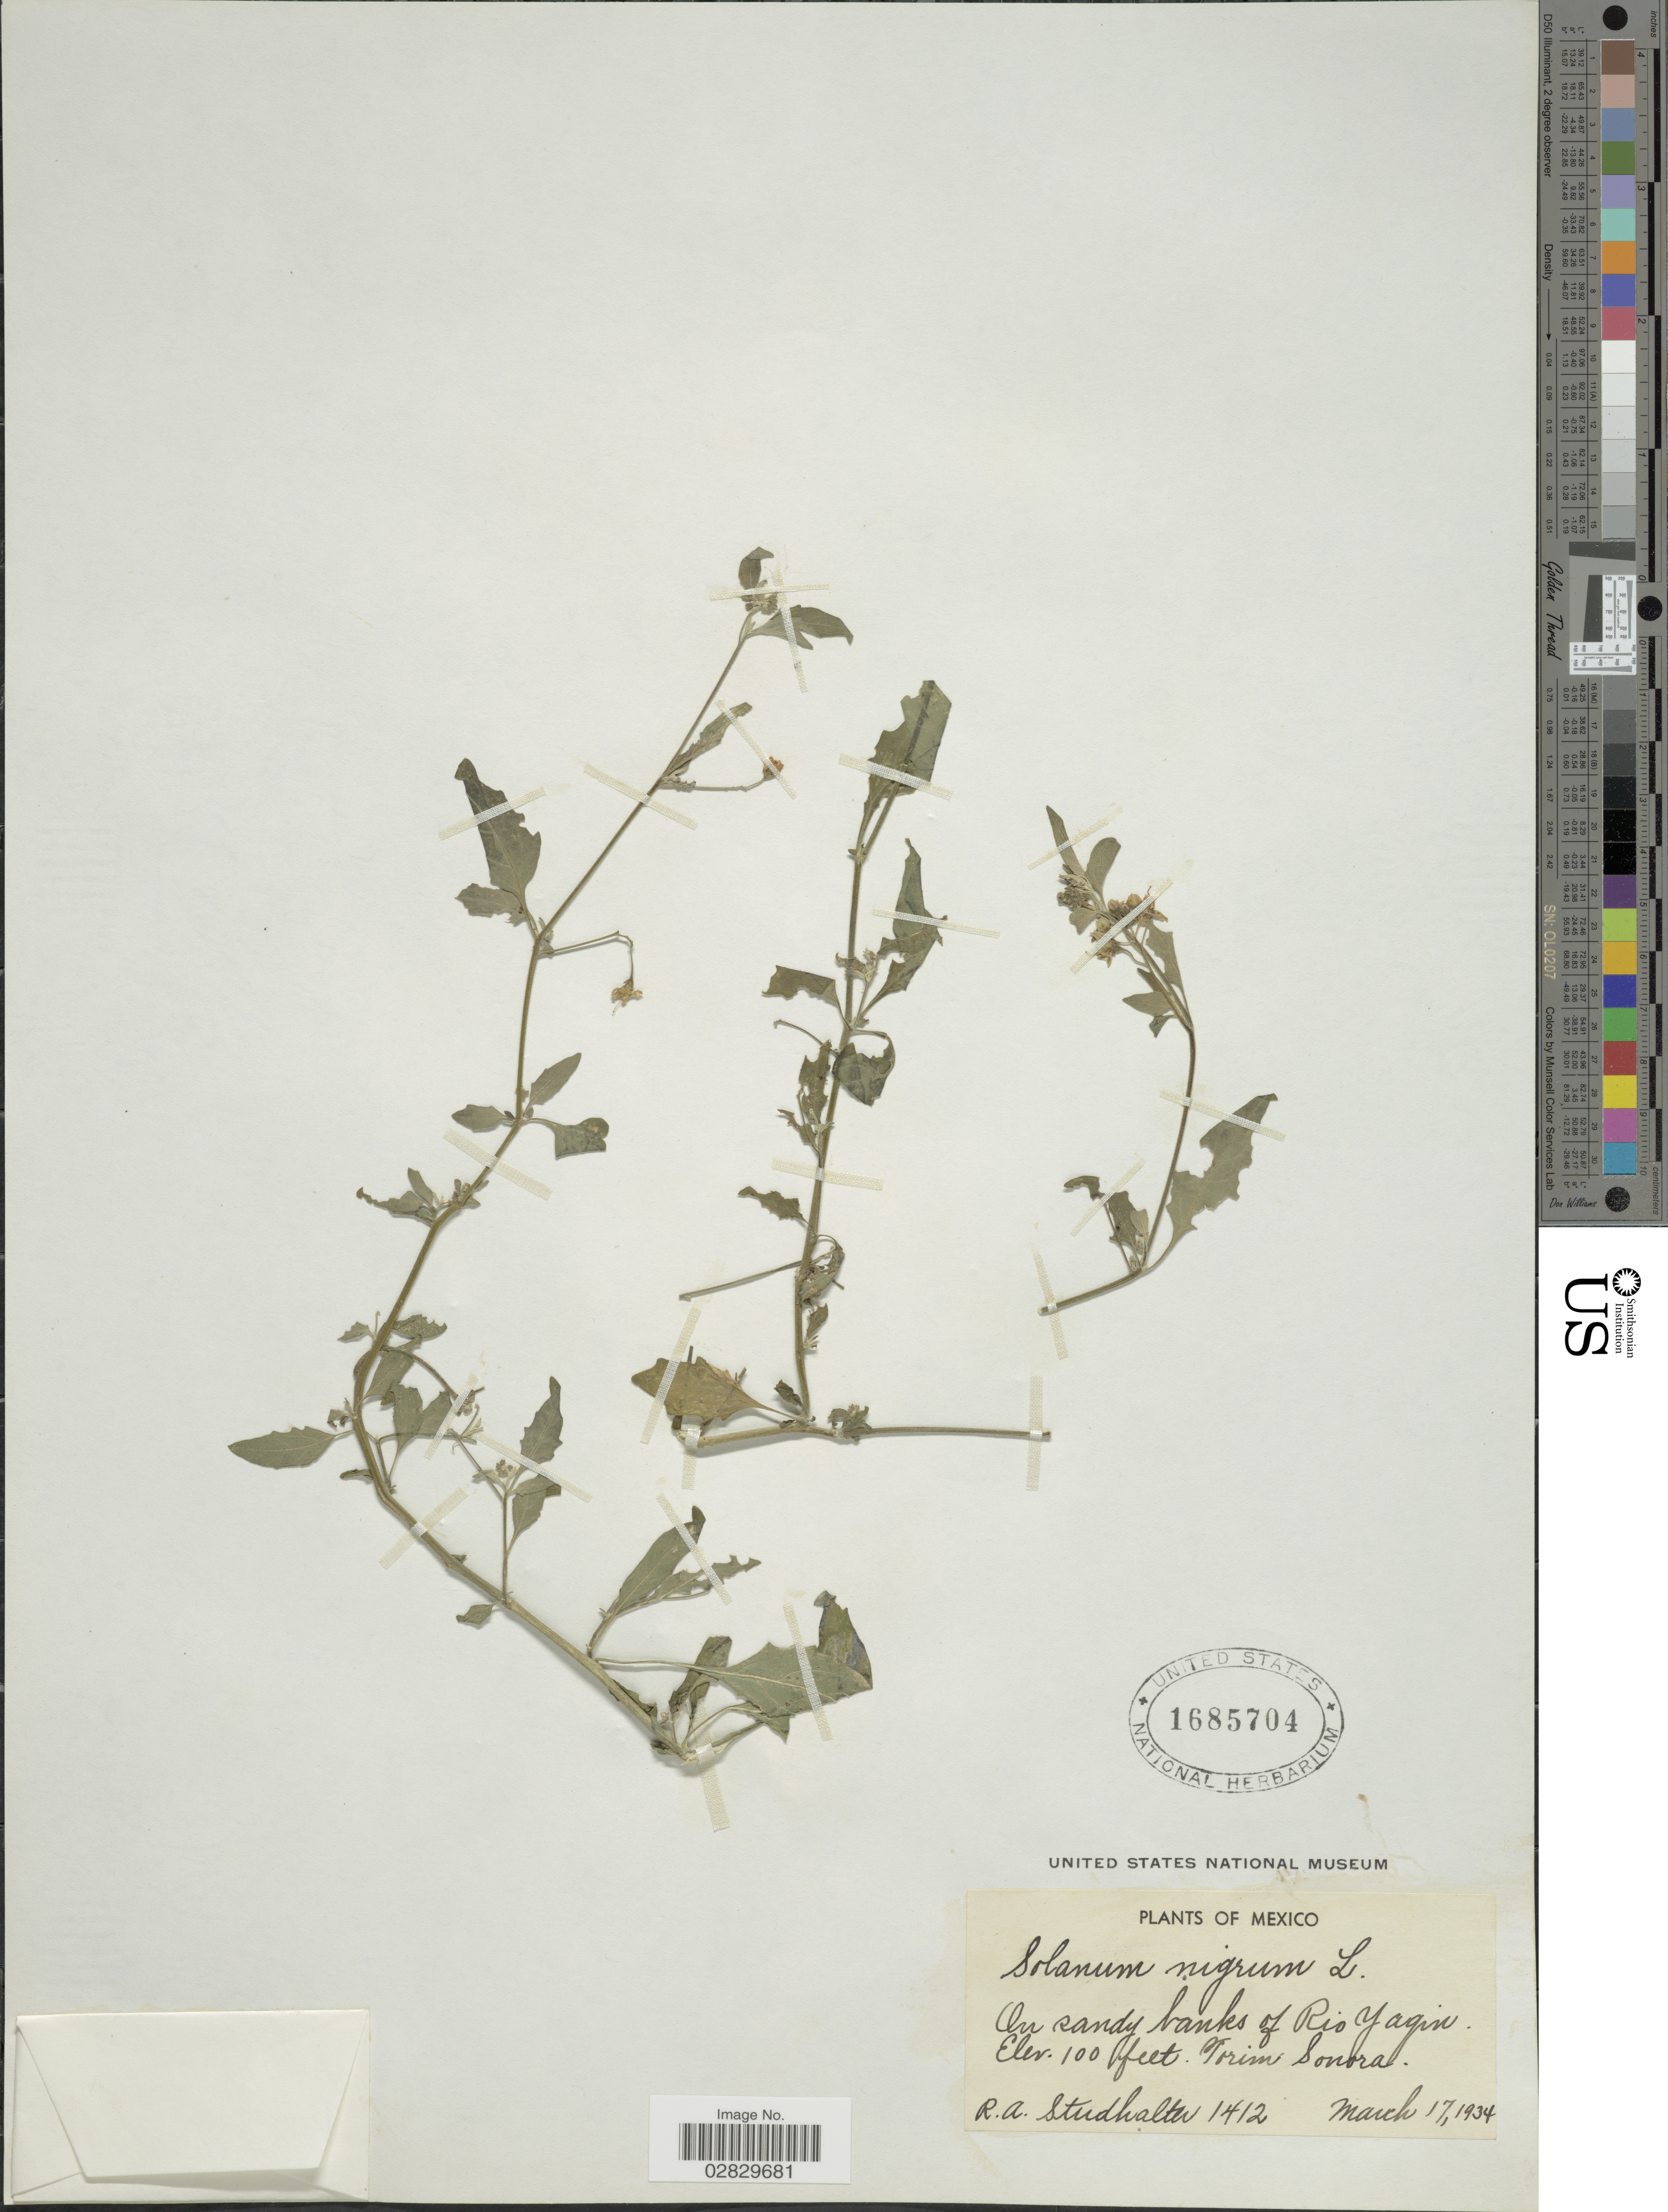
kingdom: Plantae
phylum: Tracheophyta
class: Magnoliopsida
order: Solanales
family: Solanaceae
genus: Solanum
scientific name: Solanum douglasii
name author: Dunal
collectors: R. Studhalter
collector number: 1412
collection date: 1934-03-17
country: Mexico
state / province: Sonora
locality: On sandy banks of Rio Yagin. Torim Sonora.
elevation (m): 30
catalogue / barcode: US 1685704